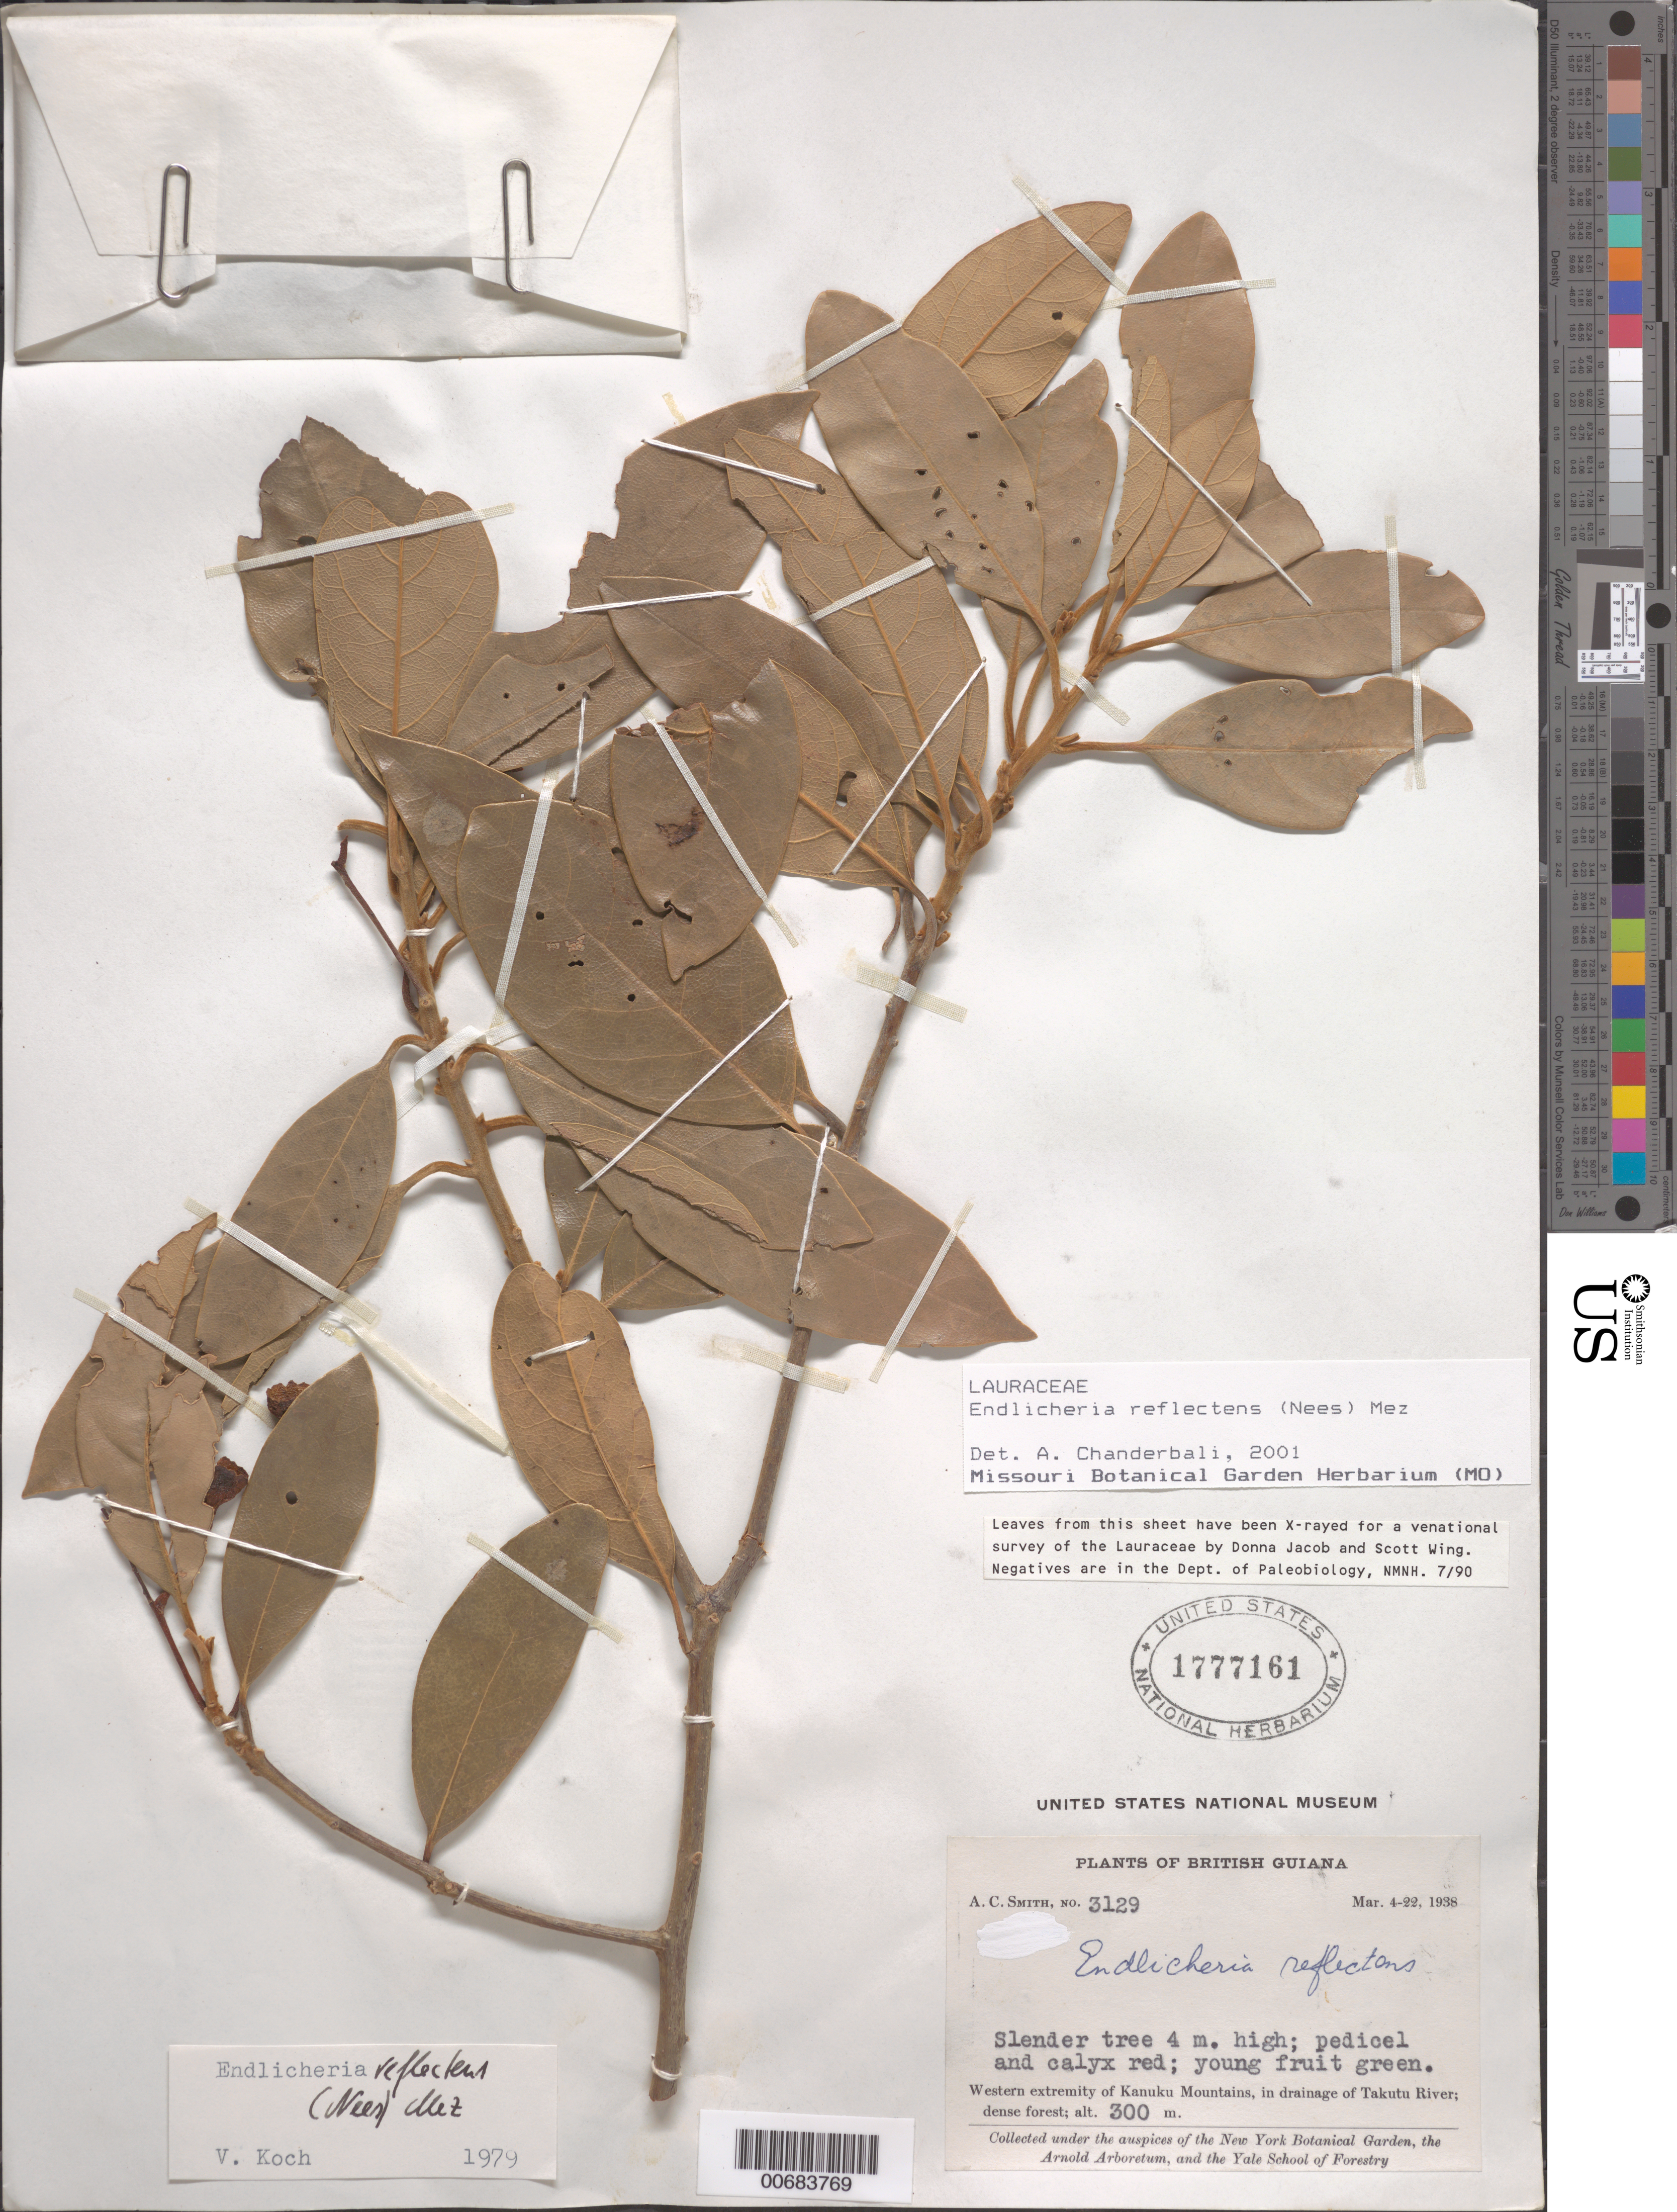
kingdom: Plantae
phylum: Tracheophyta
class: Magnoliopsida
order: Laurales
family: Lauraceae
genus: Endlicheria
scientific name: Endlicheria reflectens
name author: (Nees) Mez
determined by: Chanderbali, Andre Shashi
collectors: A. C. Smith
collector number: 3129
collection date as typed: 4-Mar-38 to 22-Mar-38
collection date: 1938-03-04/1938-03-22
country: Guyana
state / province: U. Takutu-U. Essequibo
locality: Kanuku Mts., drainage of Takutu R., western extremity of Kanuku Mountains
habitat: Dense forest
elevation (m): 300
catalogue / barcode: US 1777161